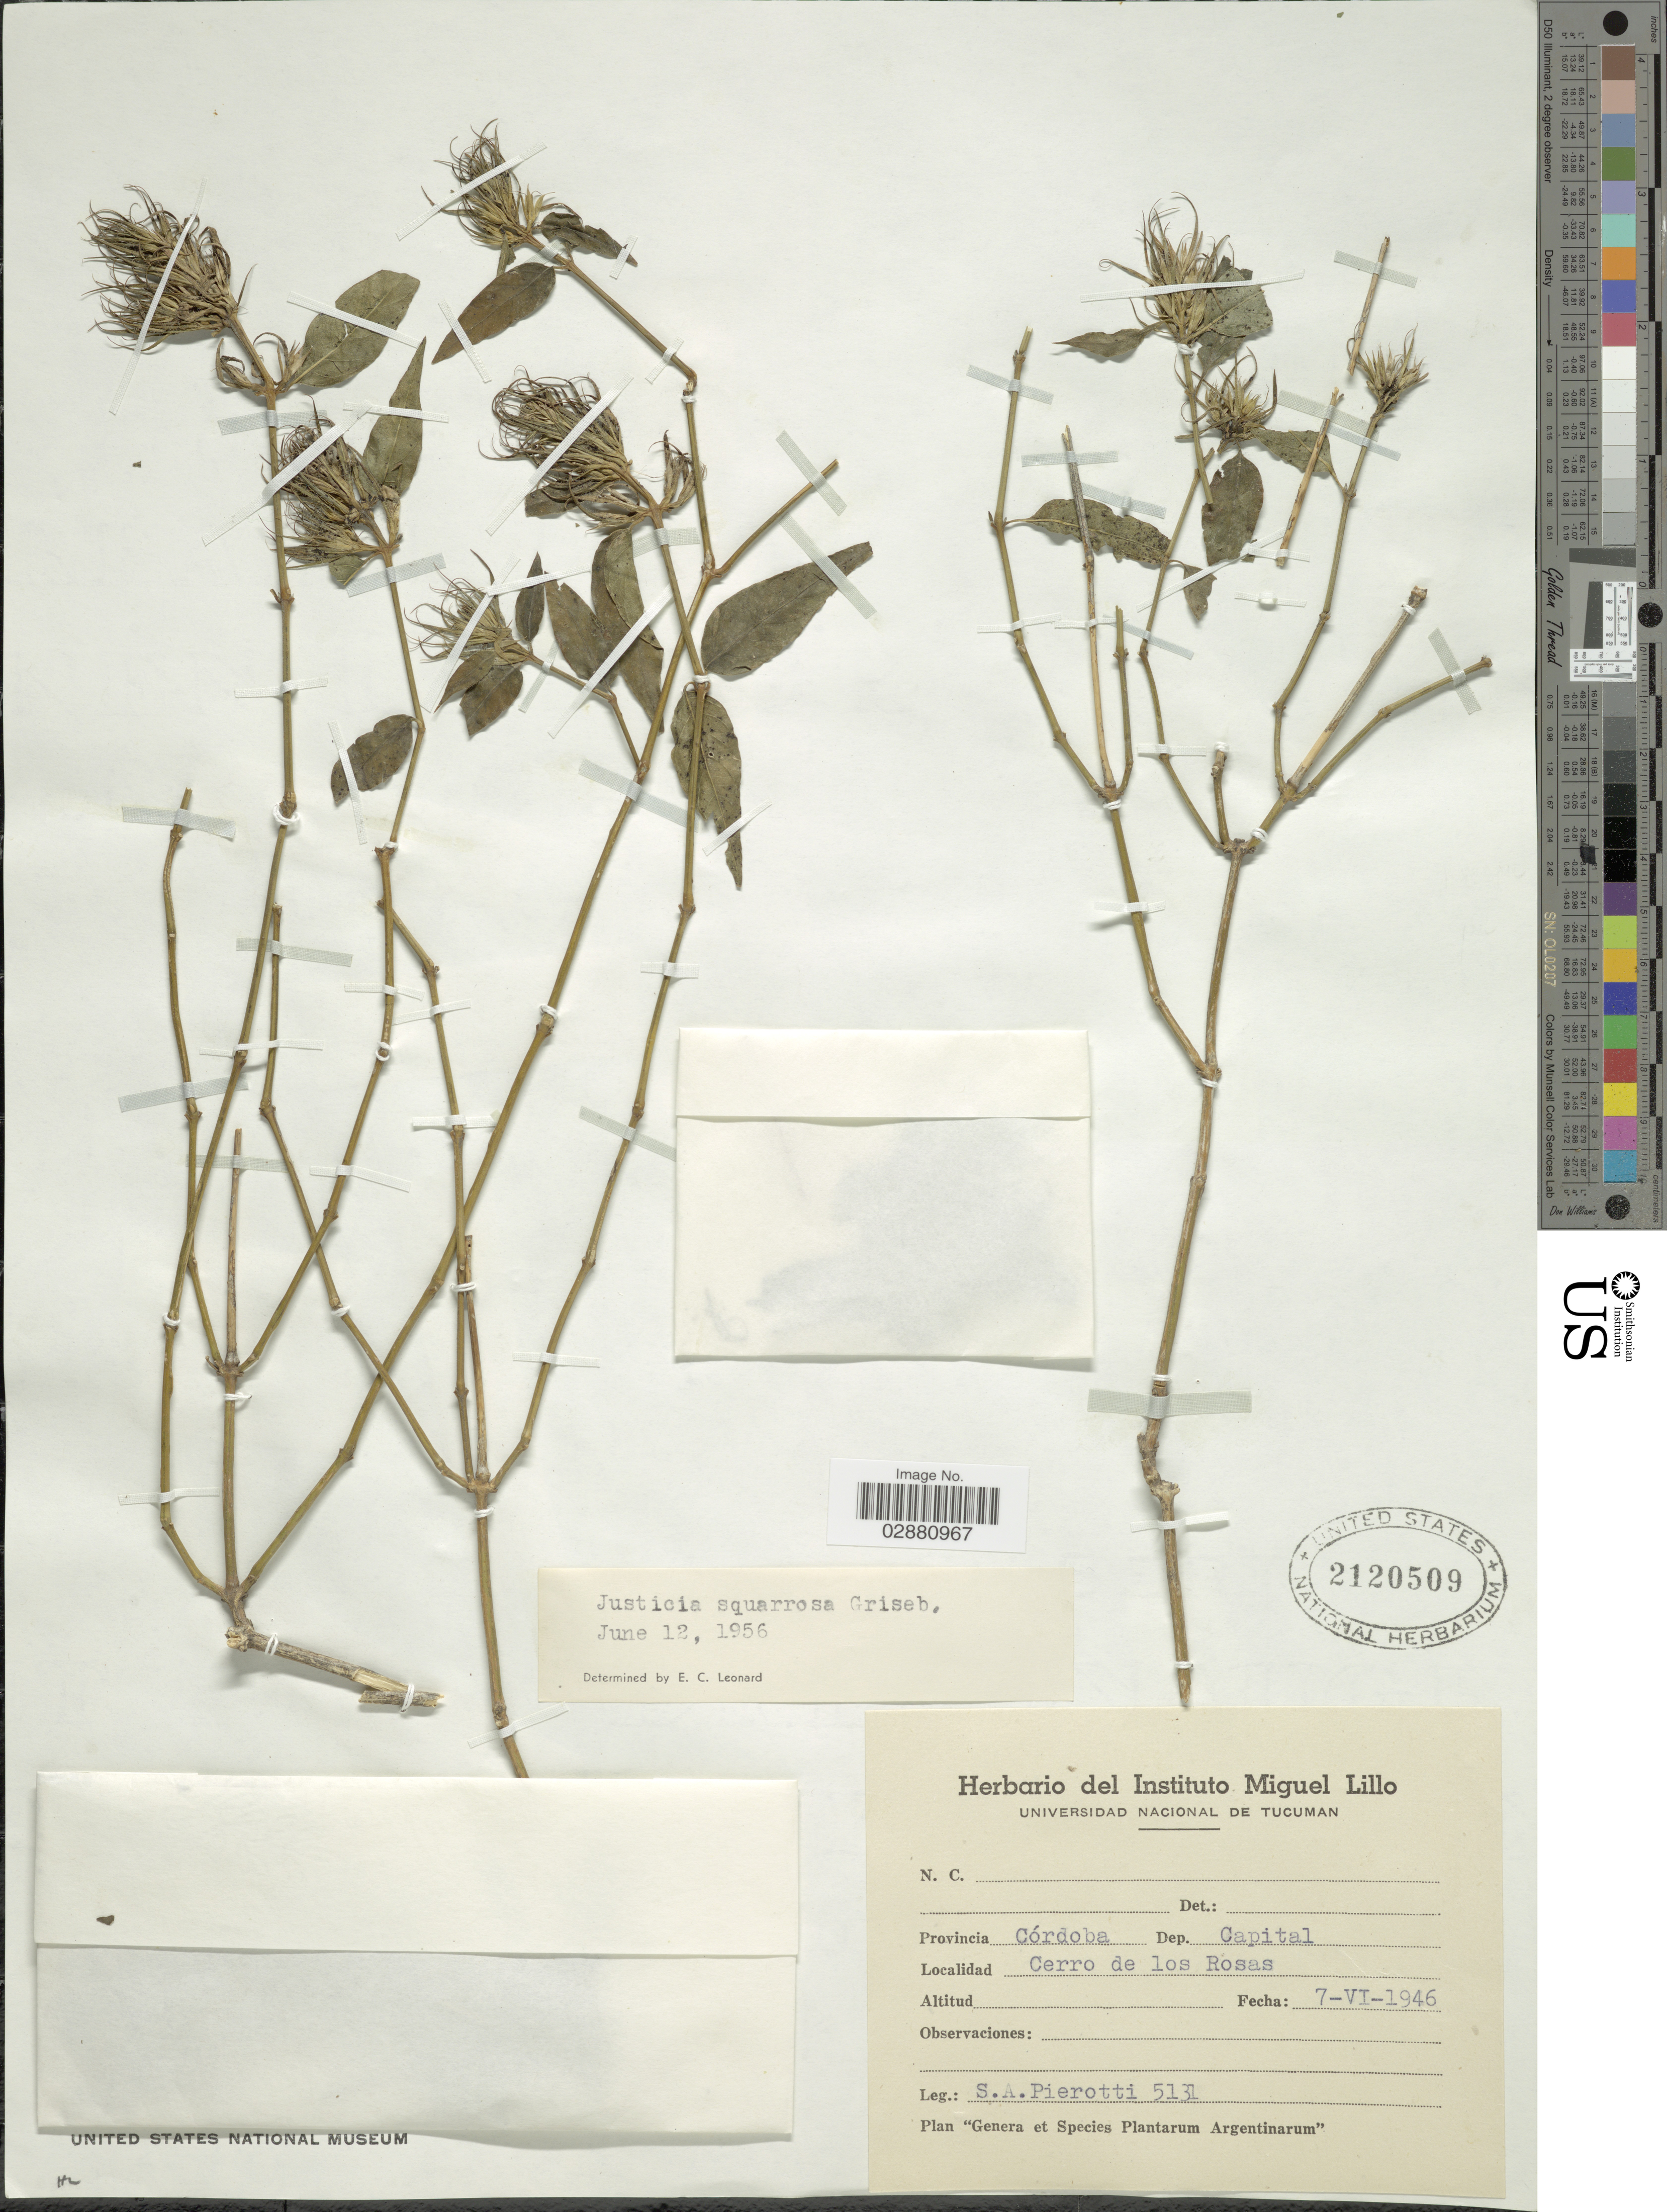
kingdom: Plantae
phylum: Tracheophyta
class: Magnoliopsida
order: Lamiales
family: Acanthaceae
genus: Justicia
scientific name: Justicia squarrosa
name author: Griseb.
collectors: S. A. Pierotti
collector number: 5131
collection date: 1946-06-07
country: Colombia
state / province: Córdoba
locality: Provincia Córdoba. Dep. Capital. Cerro de los Rosas.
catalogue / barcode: US 2120509